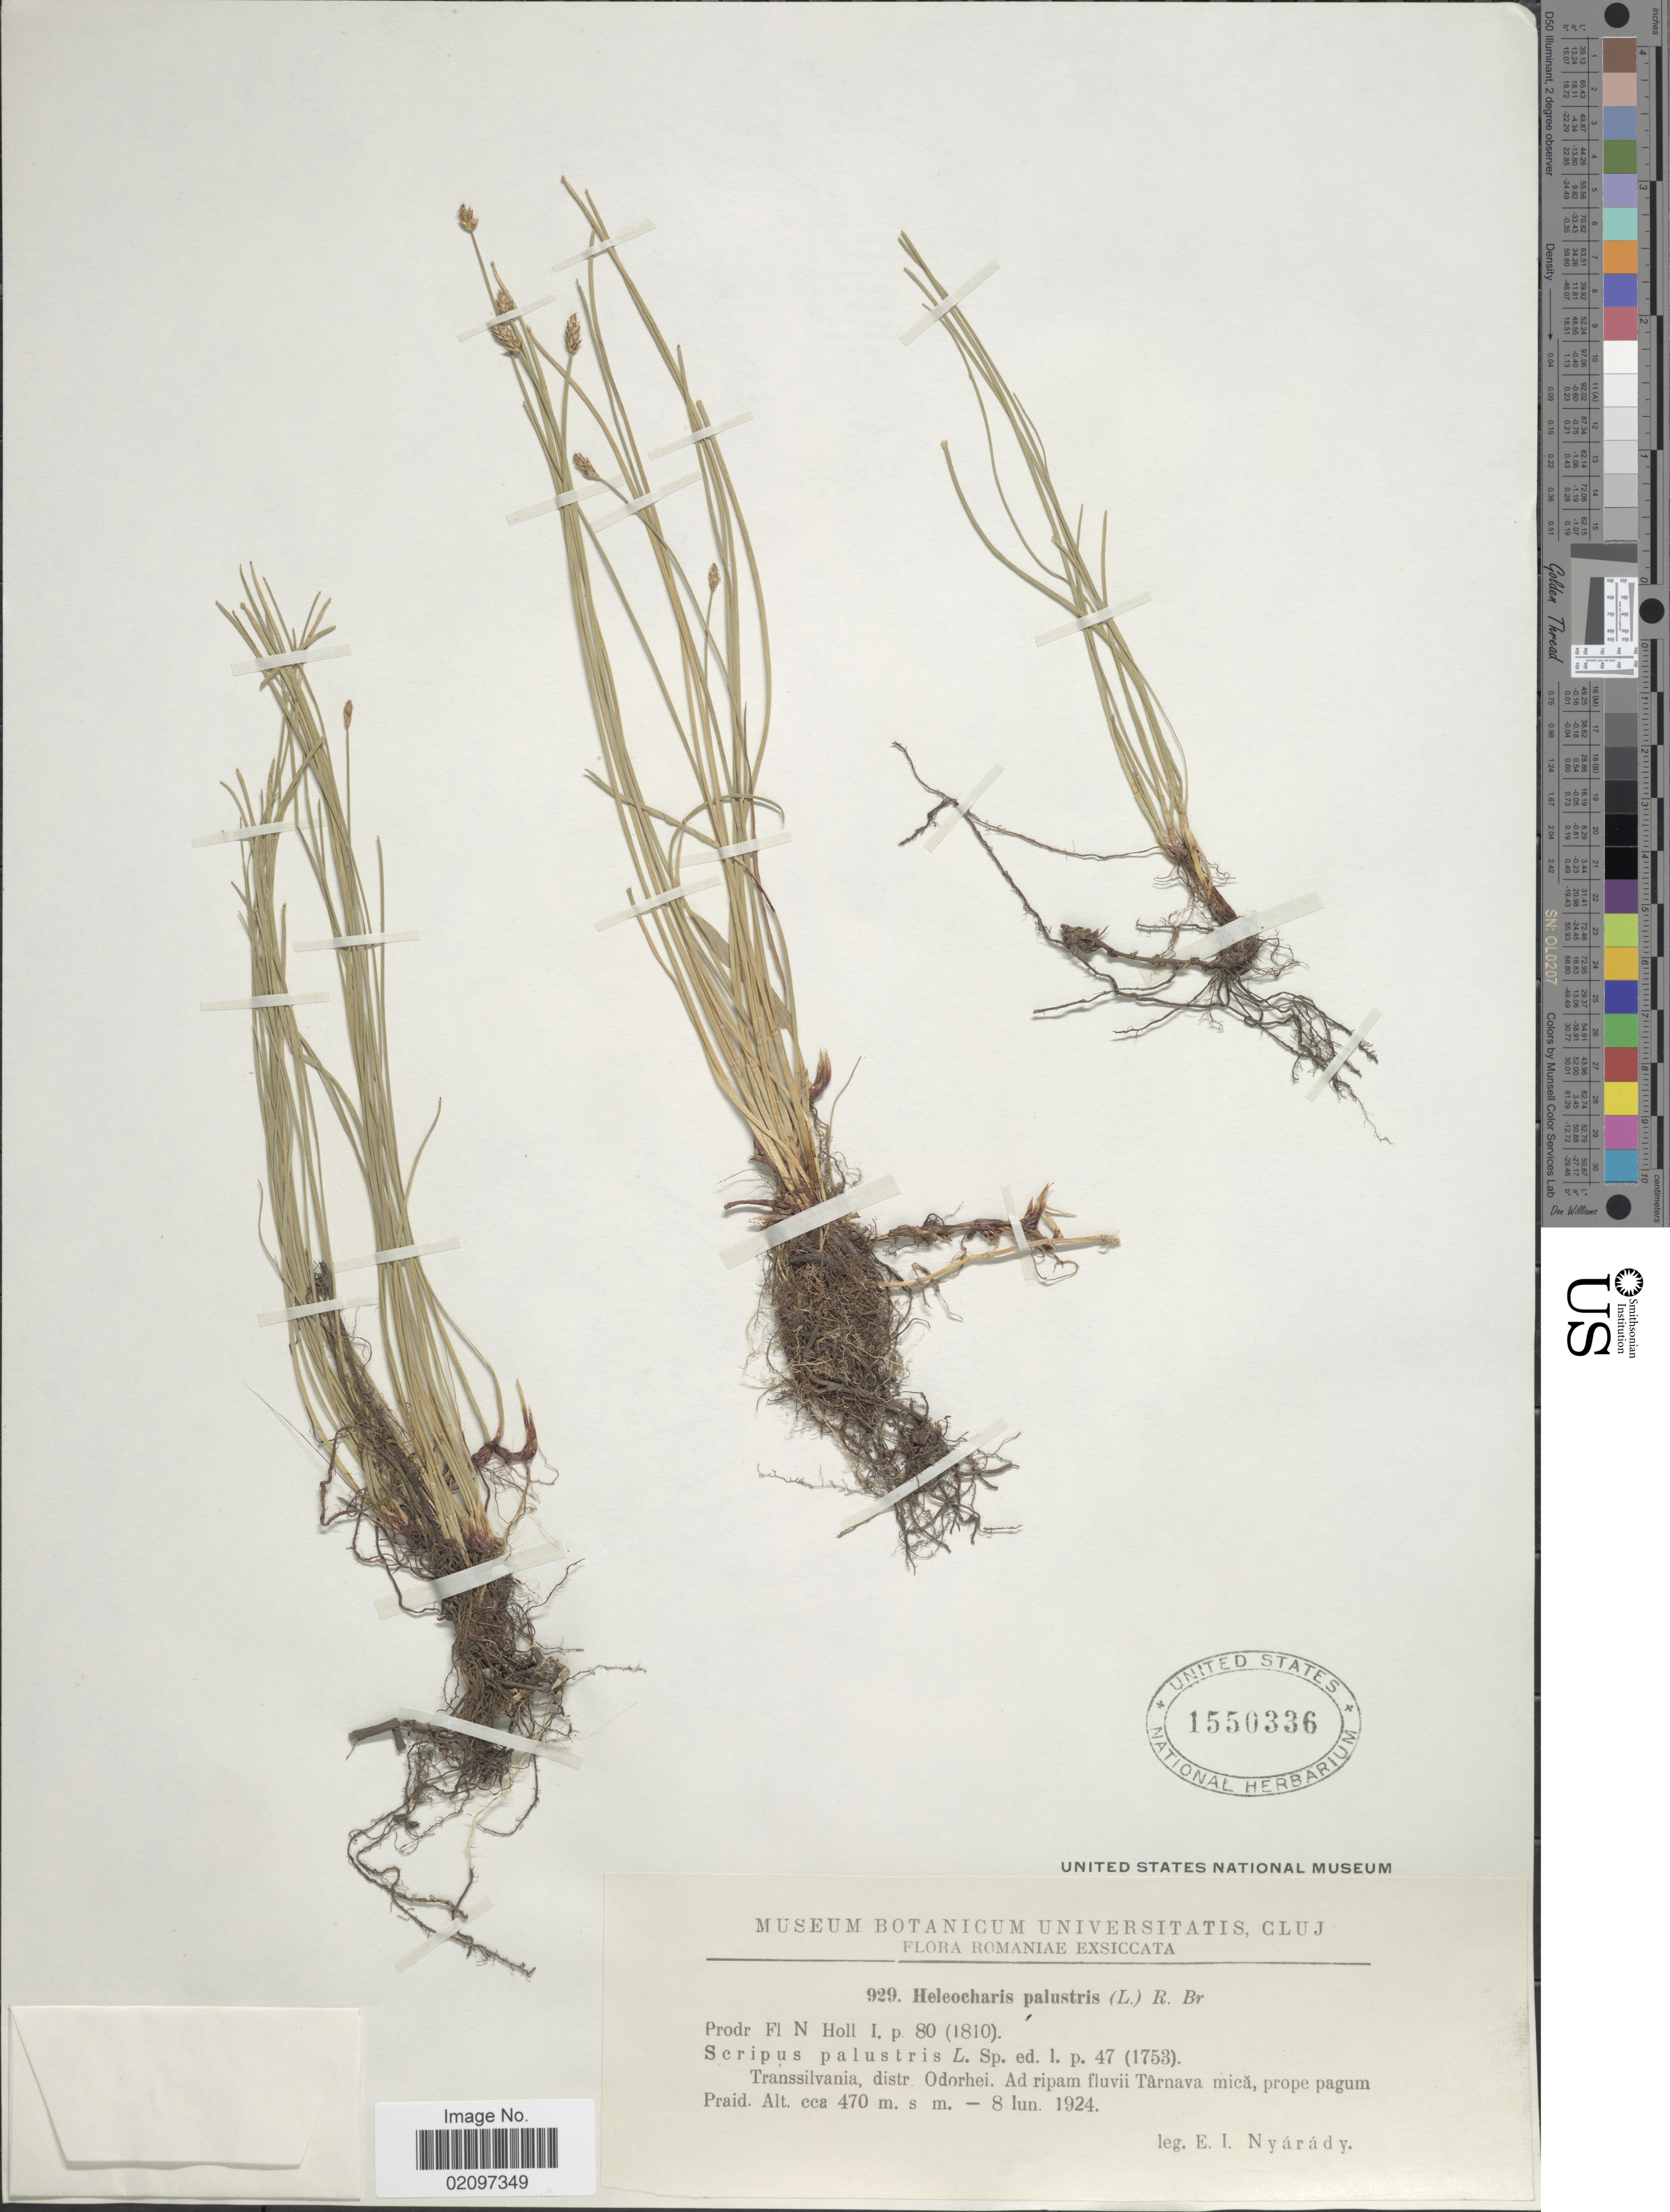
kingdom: Plantae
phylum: Tracheophyta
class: Liliopsida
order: Poales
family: Cyperaceae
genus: Eleocharis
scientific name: Eleocharis palustris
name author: (L.) Roem. & Schult.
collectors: E. Nyárády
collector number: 929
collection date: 1924-06-08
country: Romania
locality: Romaniae. Transsilvania, distr. Odorhei. Ad ripam fluvii Tarnava mica, prope pagum Praid.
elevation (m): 470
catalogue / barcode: US 1550336